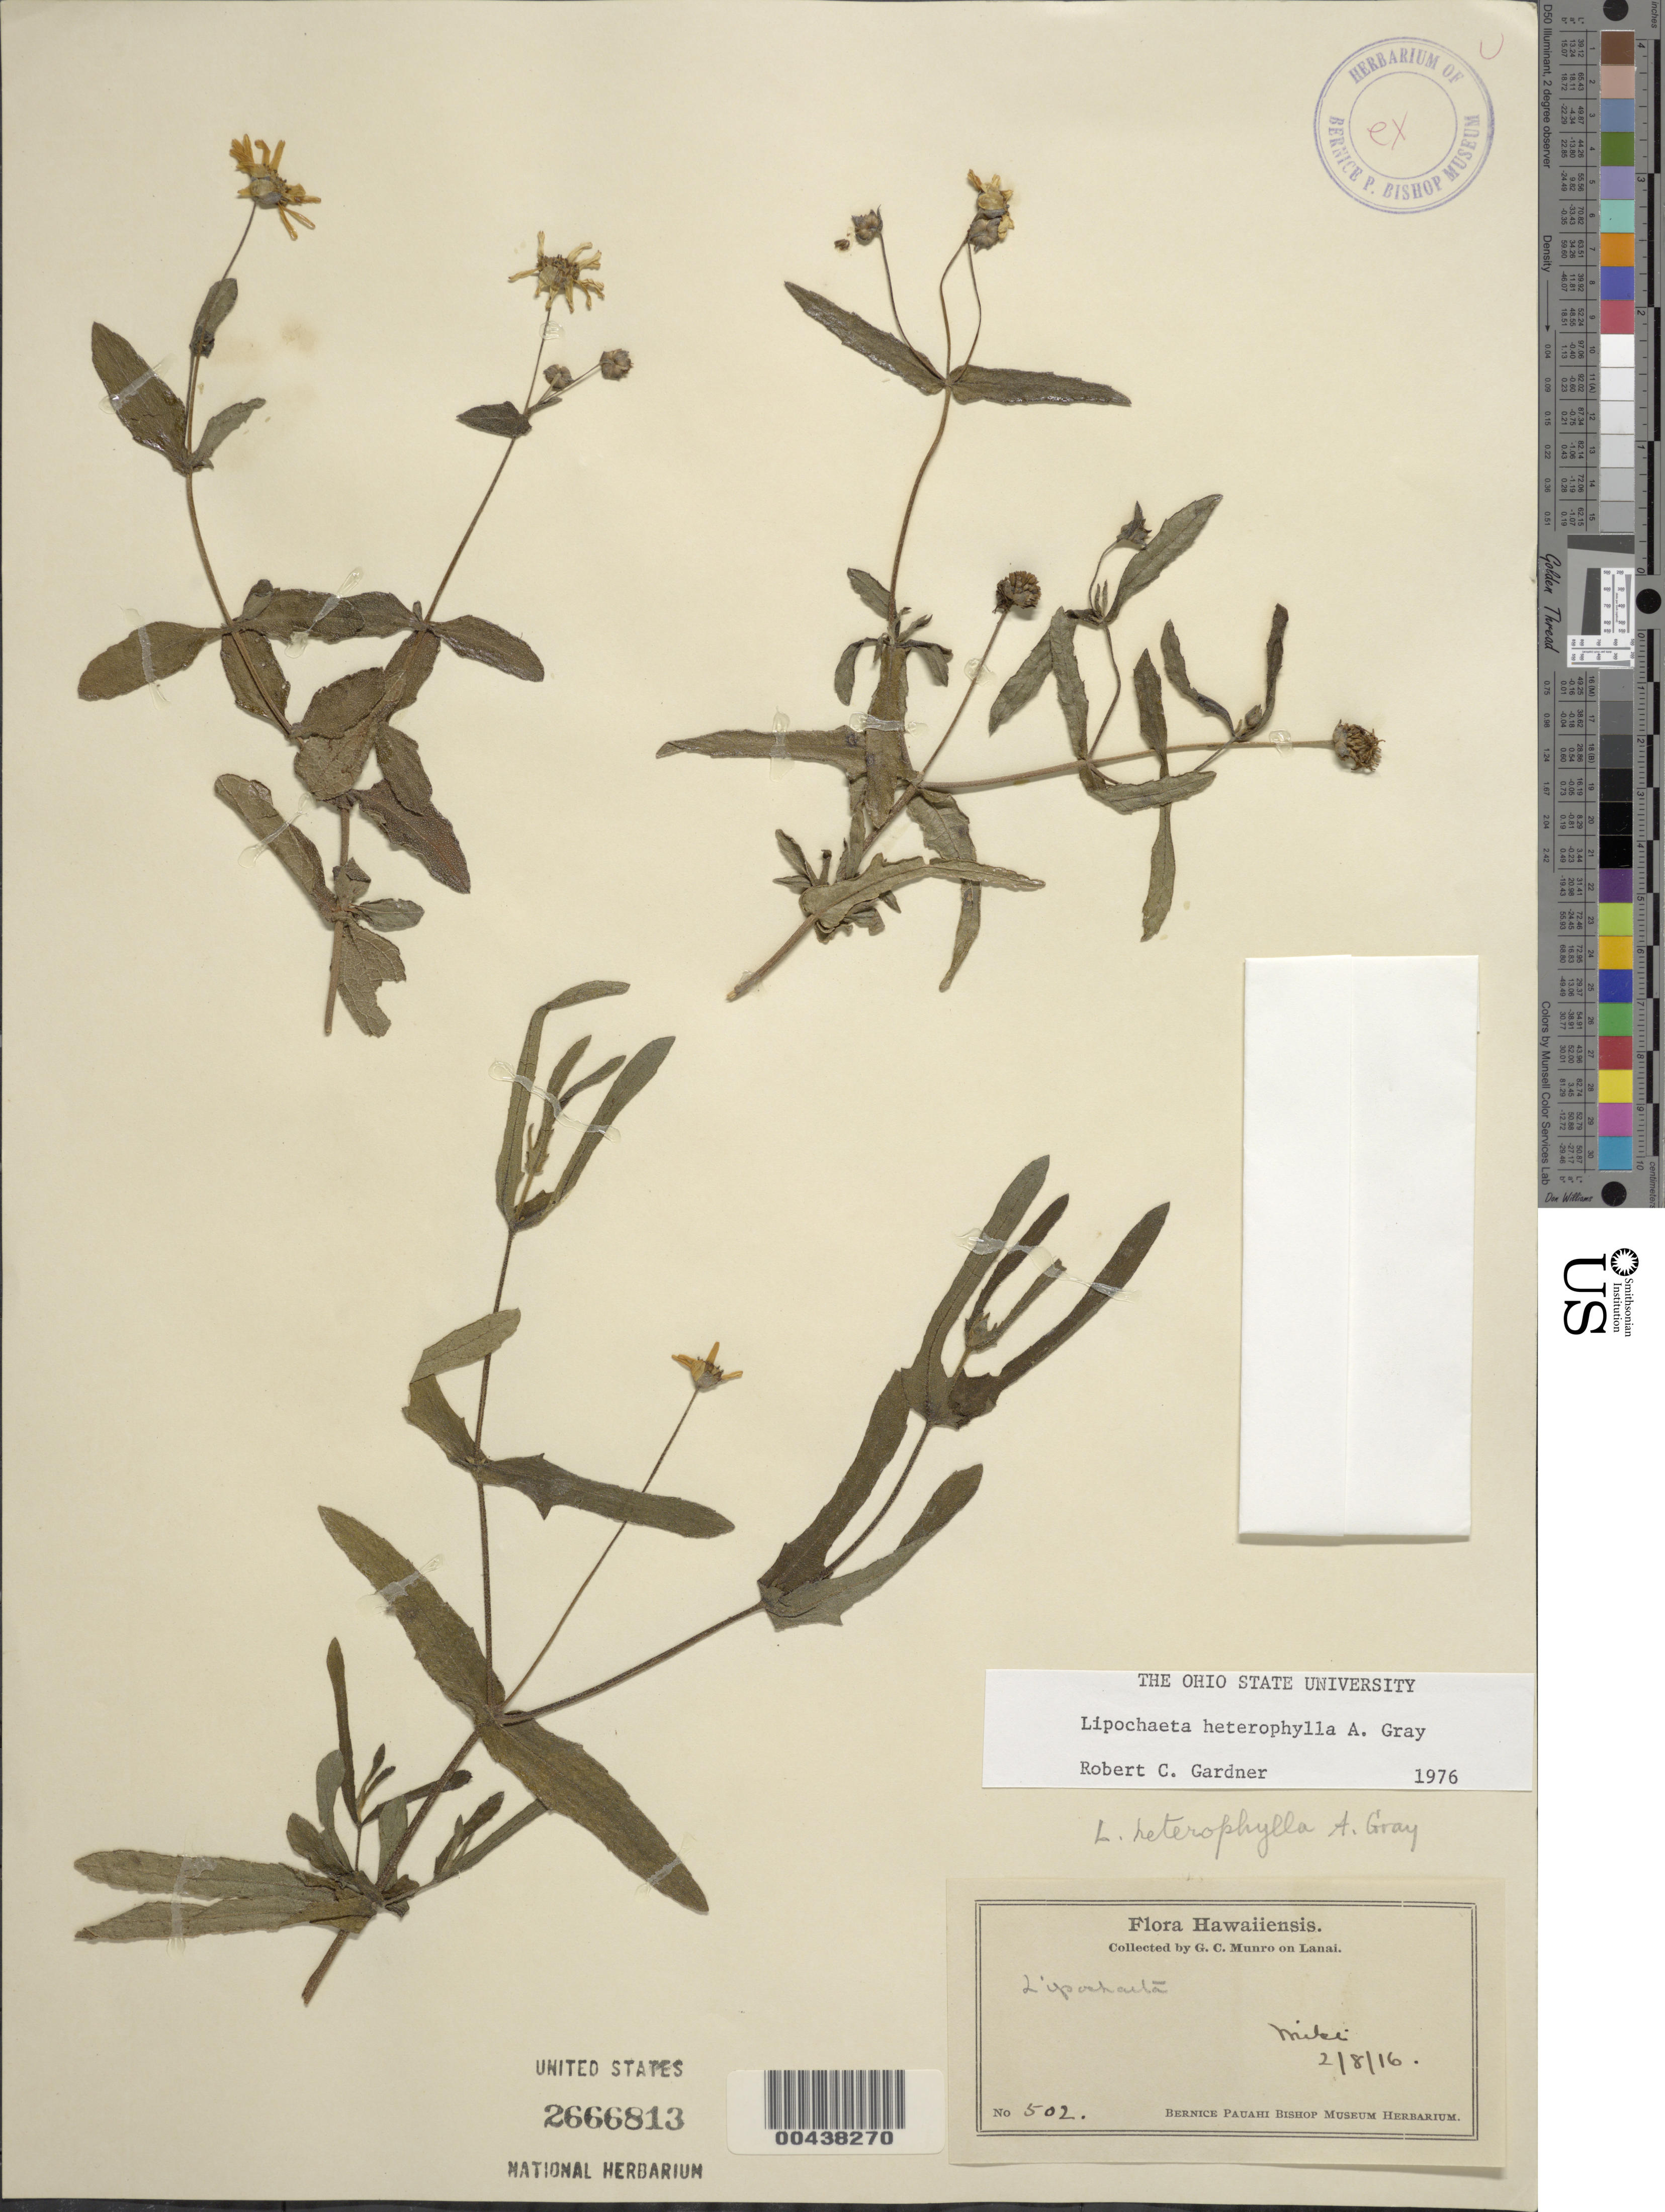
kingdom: Plantae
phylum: Tracheophyta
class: Magnoliopsida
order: Asterales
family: Asteraceae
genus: Lipochaeta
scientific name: Lipochaeta heterophylla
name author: A. Gray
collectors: G. C. Munro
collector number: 502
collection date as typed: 8 Feb 1916 or 2 Aug 1916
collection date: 1916-02-08 or 1916-08-02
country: United States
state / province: Hawaii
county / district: Maui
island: Lana'i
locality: Miki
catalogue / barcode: US 2666813